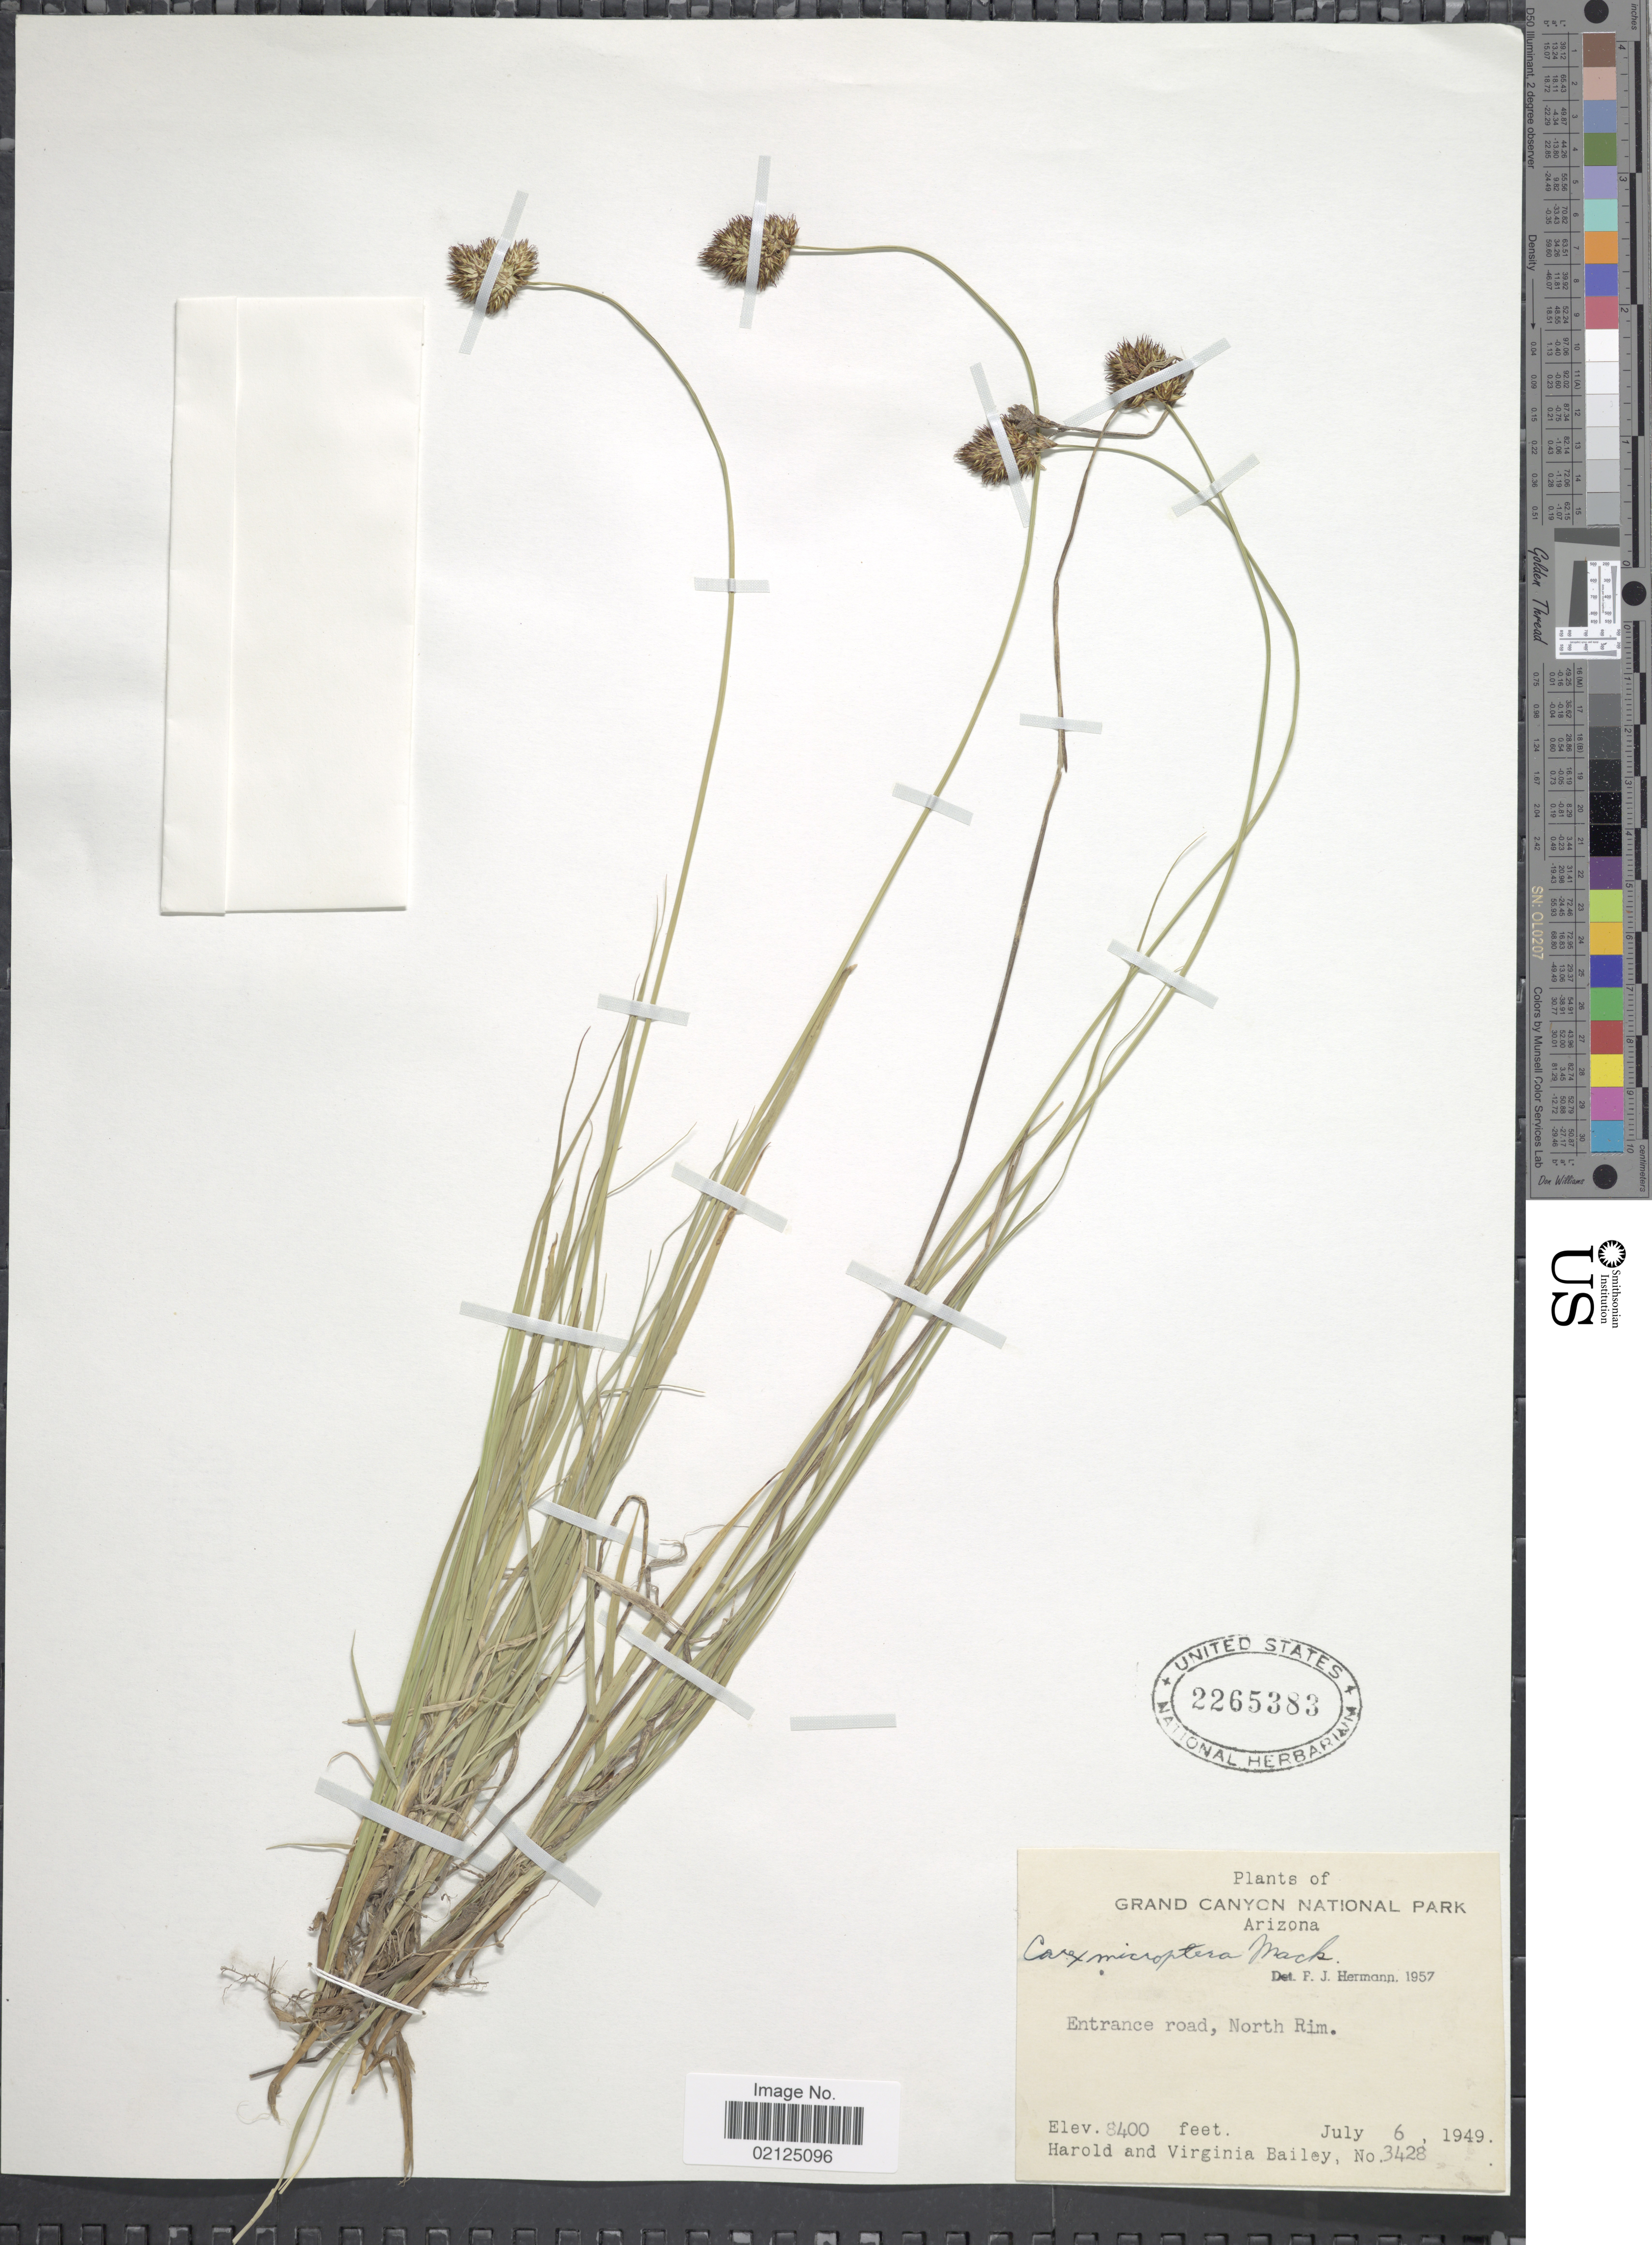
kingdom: Plantae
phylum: Tracheophyta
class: Liliopsida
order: Poales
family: Cyperaceae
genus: Carex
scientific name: Carex microptera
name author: Mack.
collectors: H. Bailey & V. L. Bailey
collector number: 3428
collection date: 1949-07-06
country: United States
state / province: Arizona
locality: Grand Canyon National Park, Entrance road, North Rim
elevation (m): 2560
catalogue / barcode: US 2265383